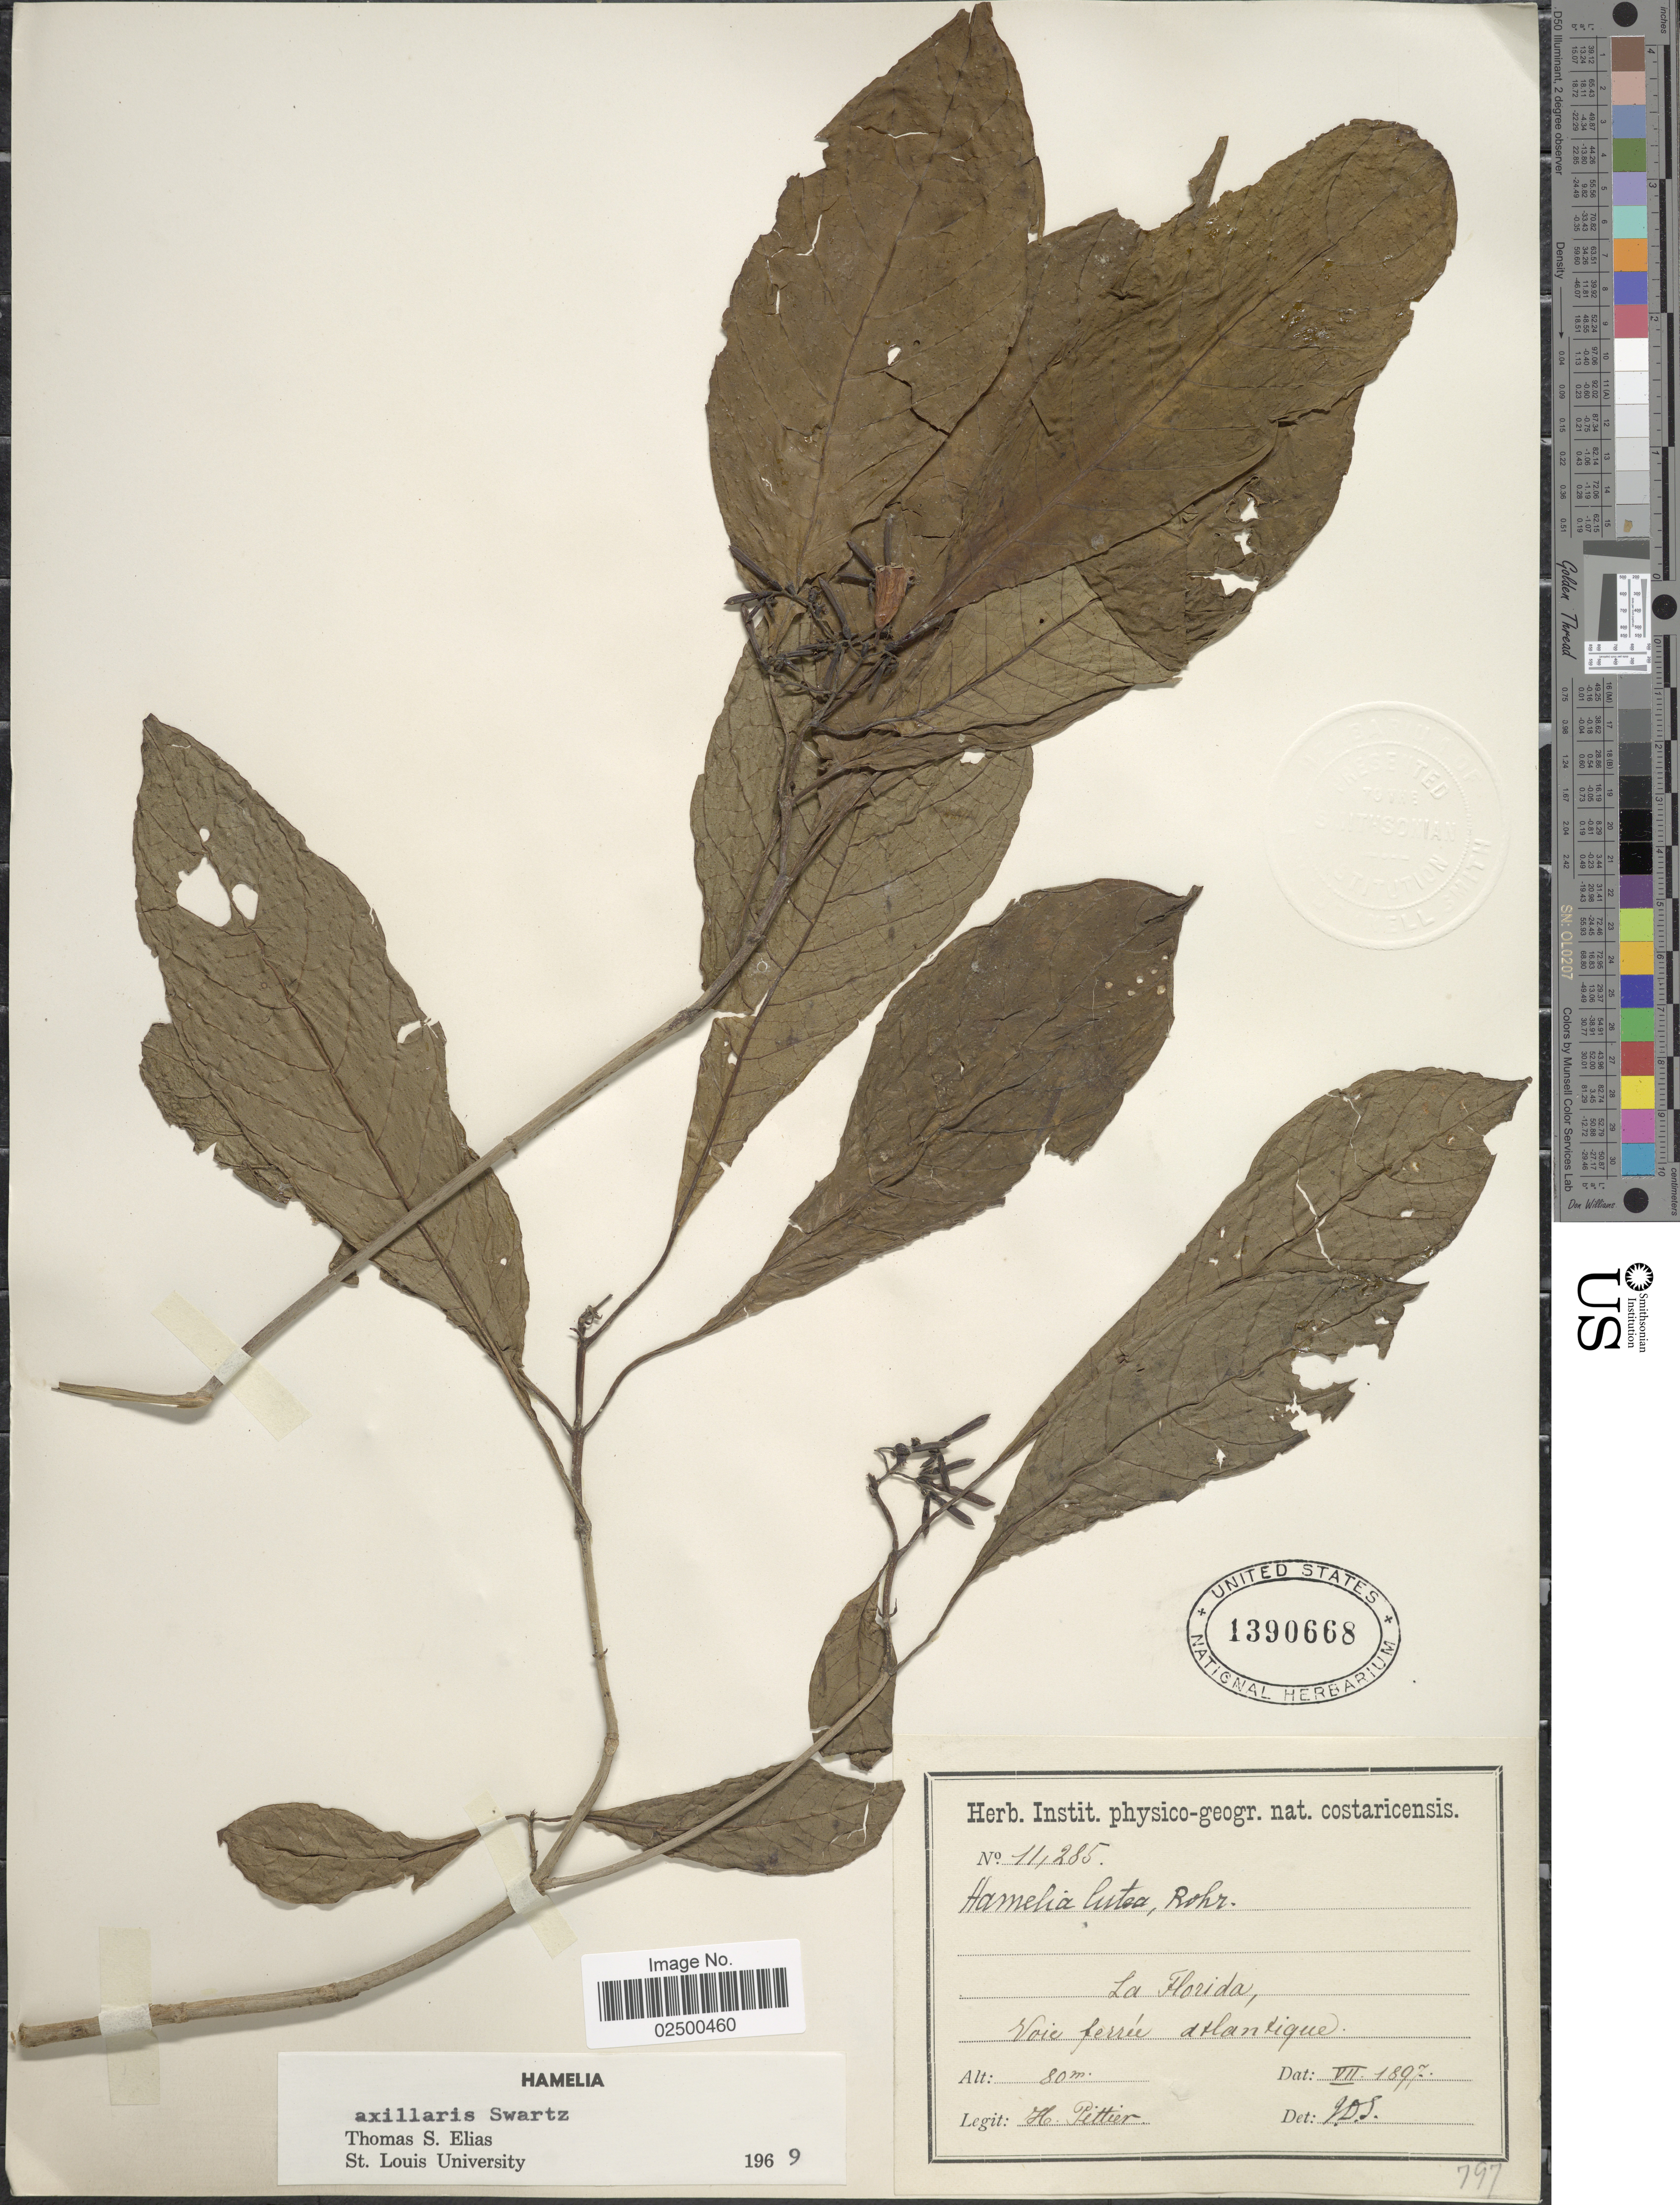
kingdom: Plantae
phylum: Tracheophyta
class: Magnoliopsida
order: Gentianales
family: Rubiaceae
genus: Hamelia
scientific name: Hamelia axillaris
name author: Sw.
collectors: H. F. Pittier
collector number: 11285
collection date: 1897-07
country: Costa Rica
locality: La Florida, Voie ferree atlantique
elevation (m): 80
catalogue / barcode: US 1390668